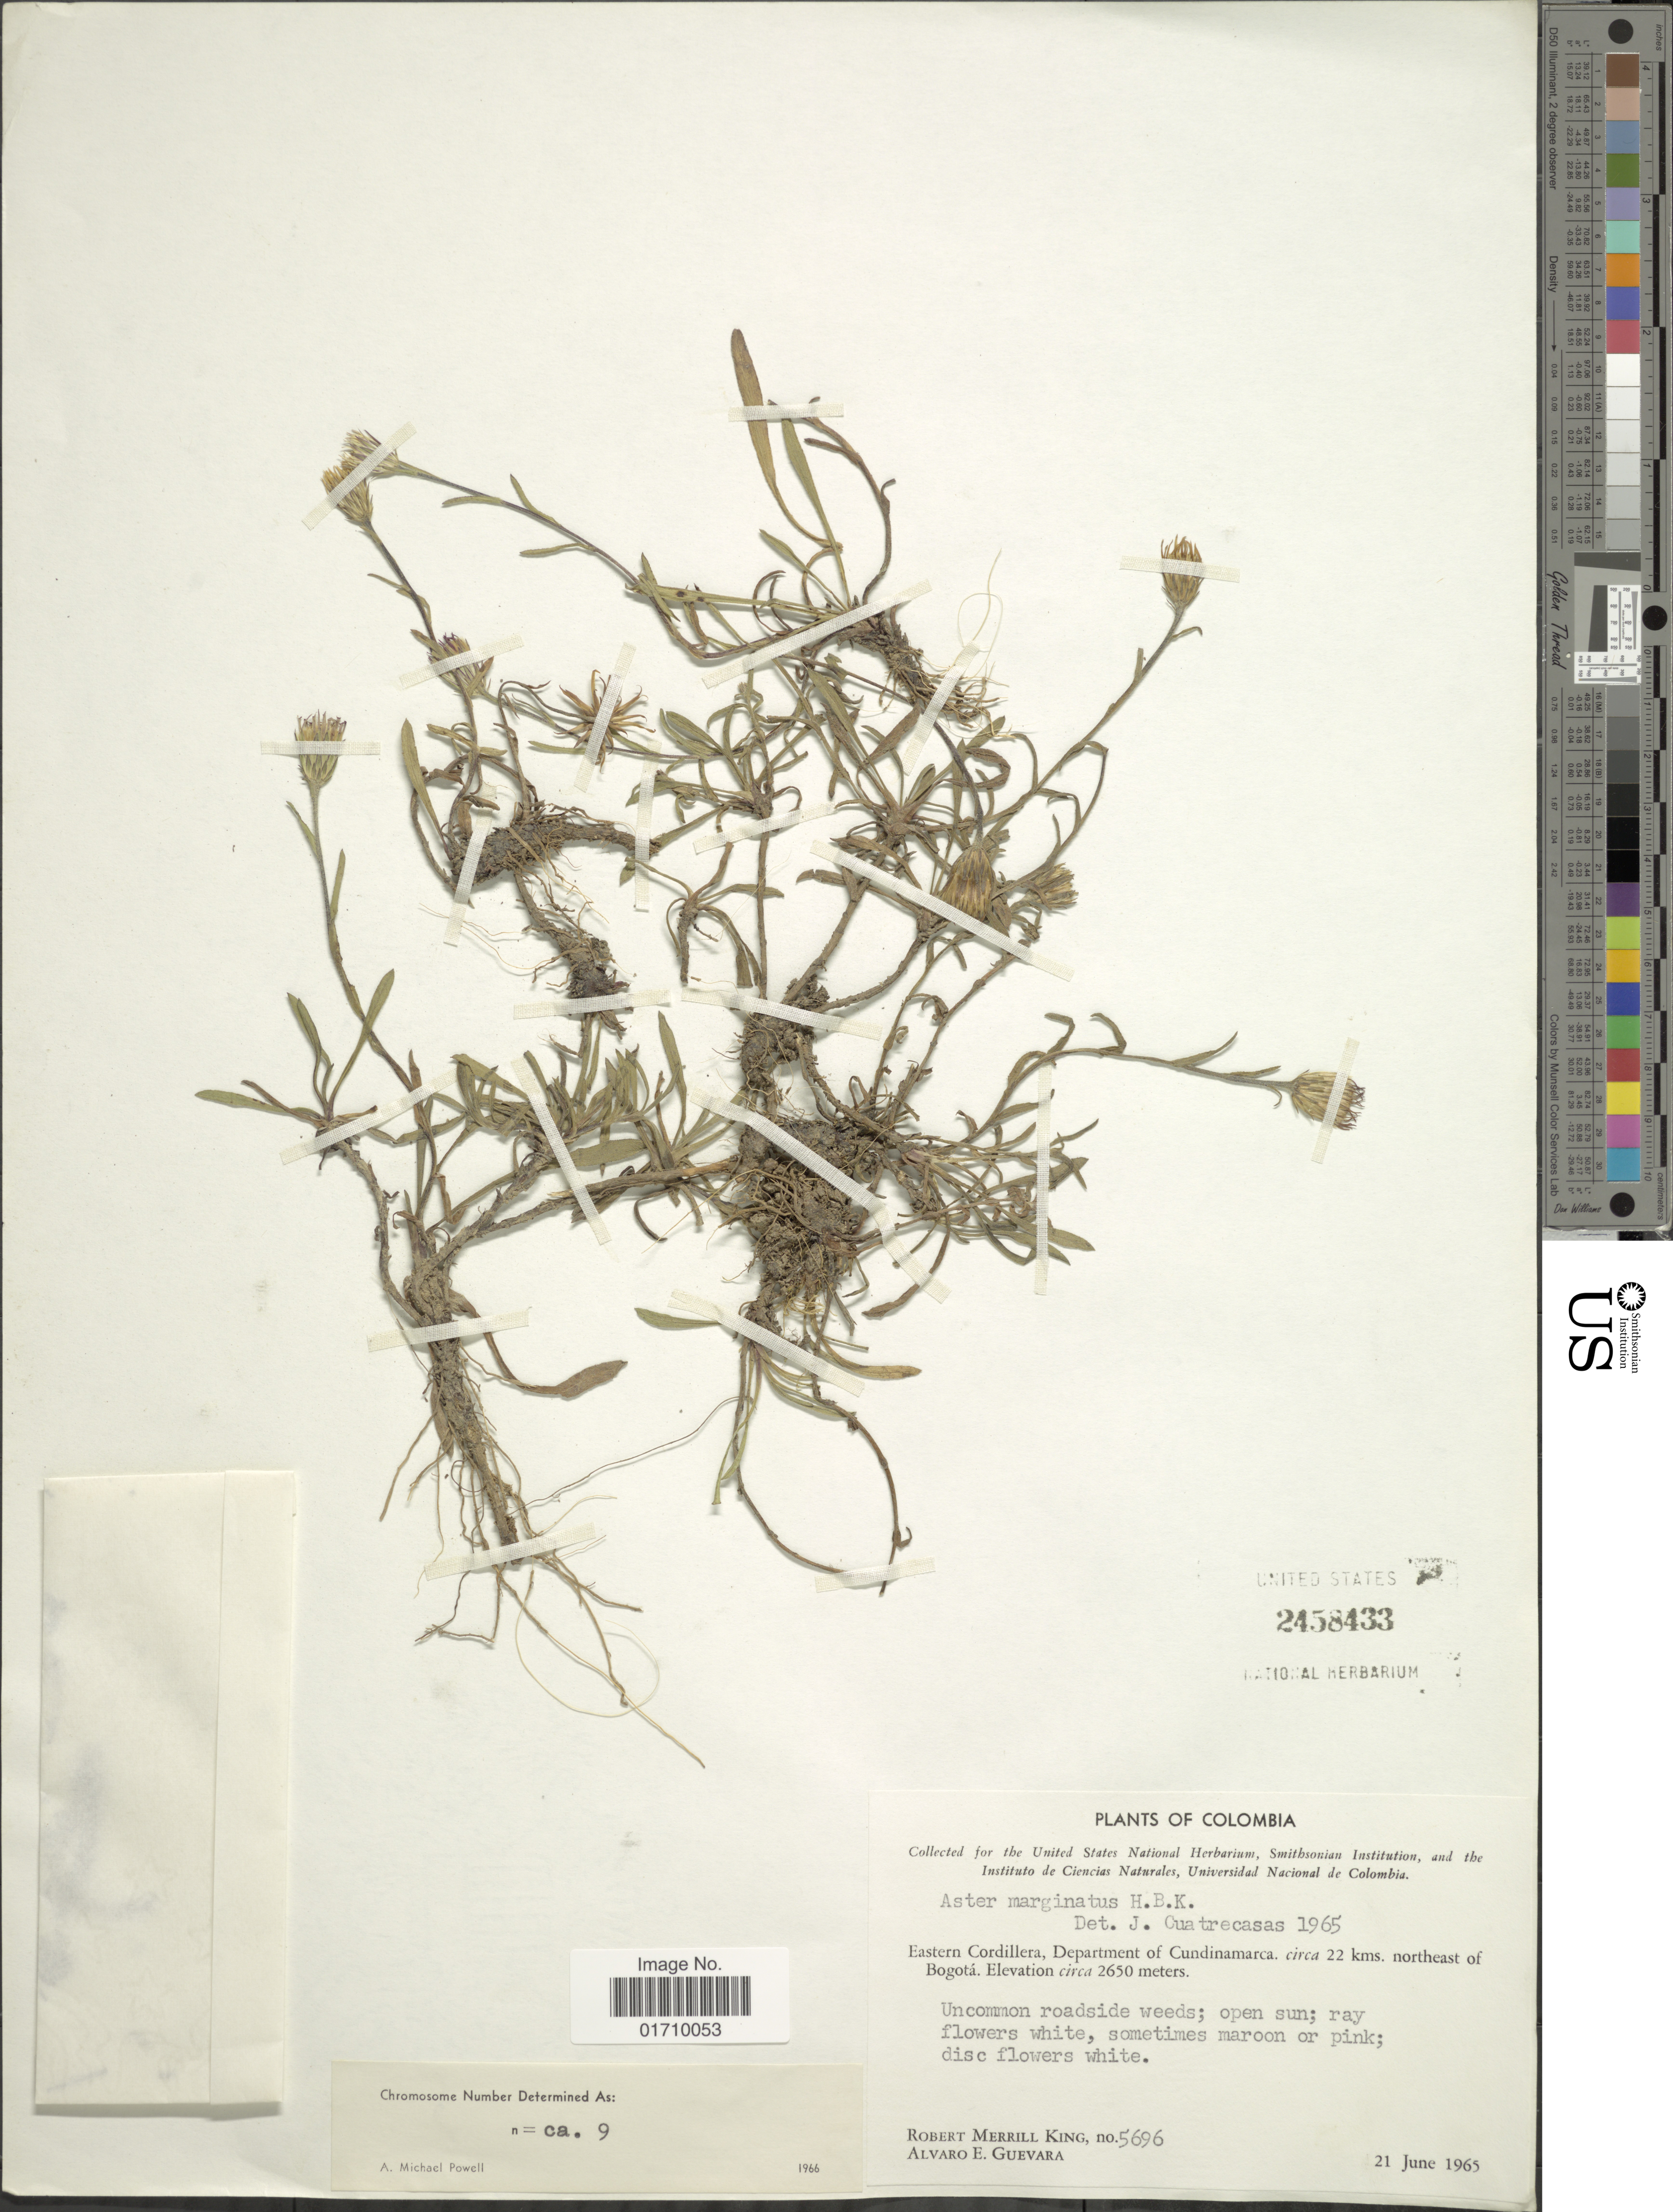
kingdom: Plantae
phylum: Tracheophyta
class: Magnoliopsida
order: Asterales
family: Asteraceae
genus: Noticastrum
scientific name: Noticastrum marginatum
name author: (Kunth) Cuatrec.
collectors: R. M. King & A. E. Guevara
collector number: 5696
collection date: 1965-06-21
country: Colombia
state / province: Cundinamarca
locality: Eastern Cordillera, circa 22 kms northeast of Bogota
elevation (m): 2650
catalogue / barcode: US 2458433